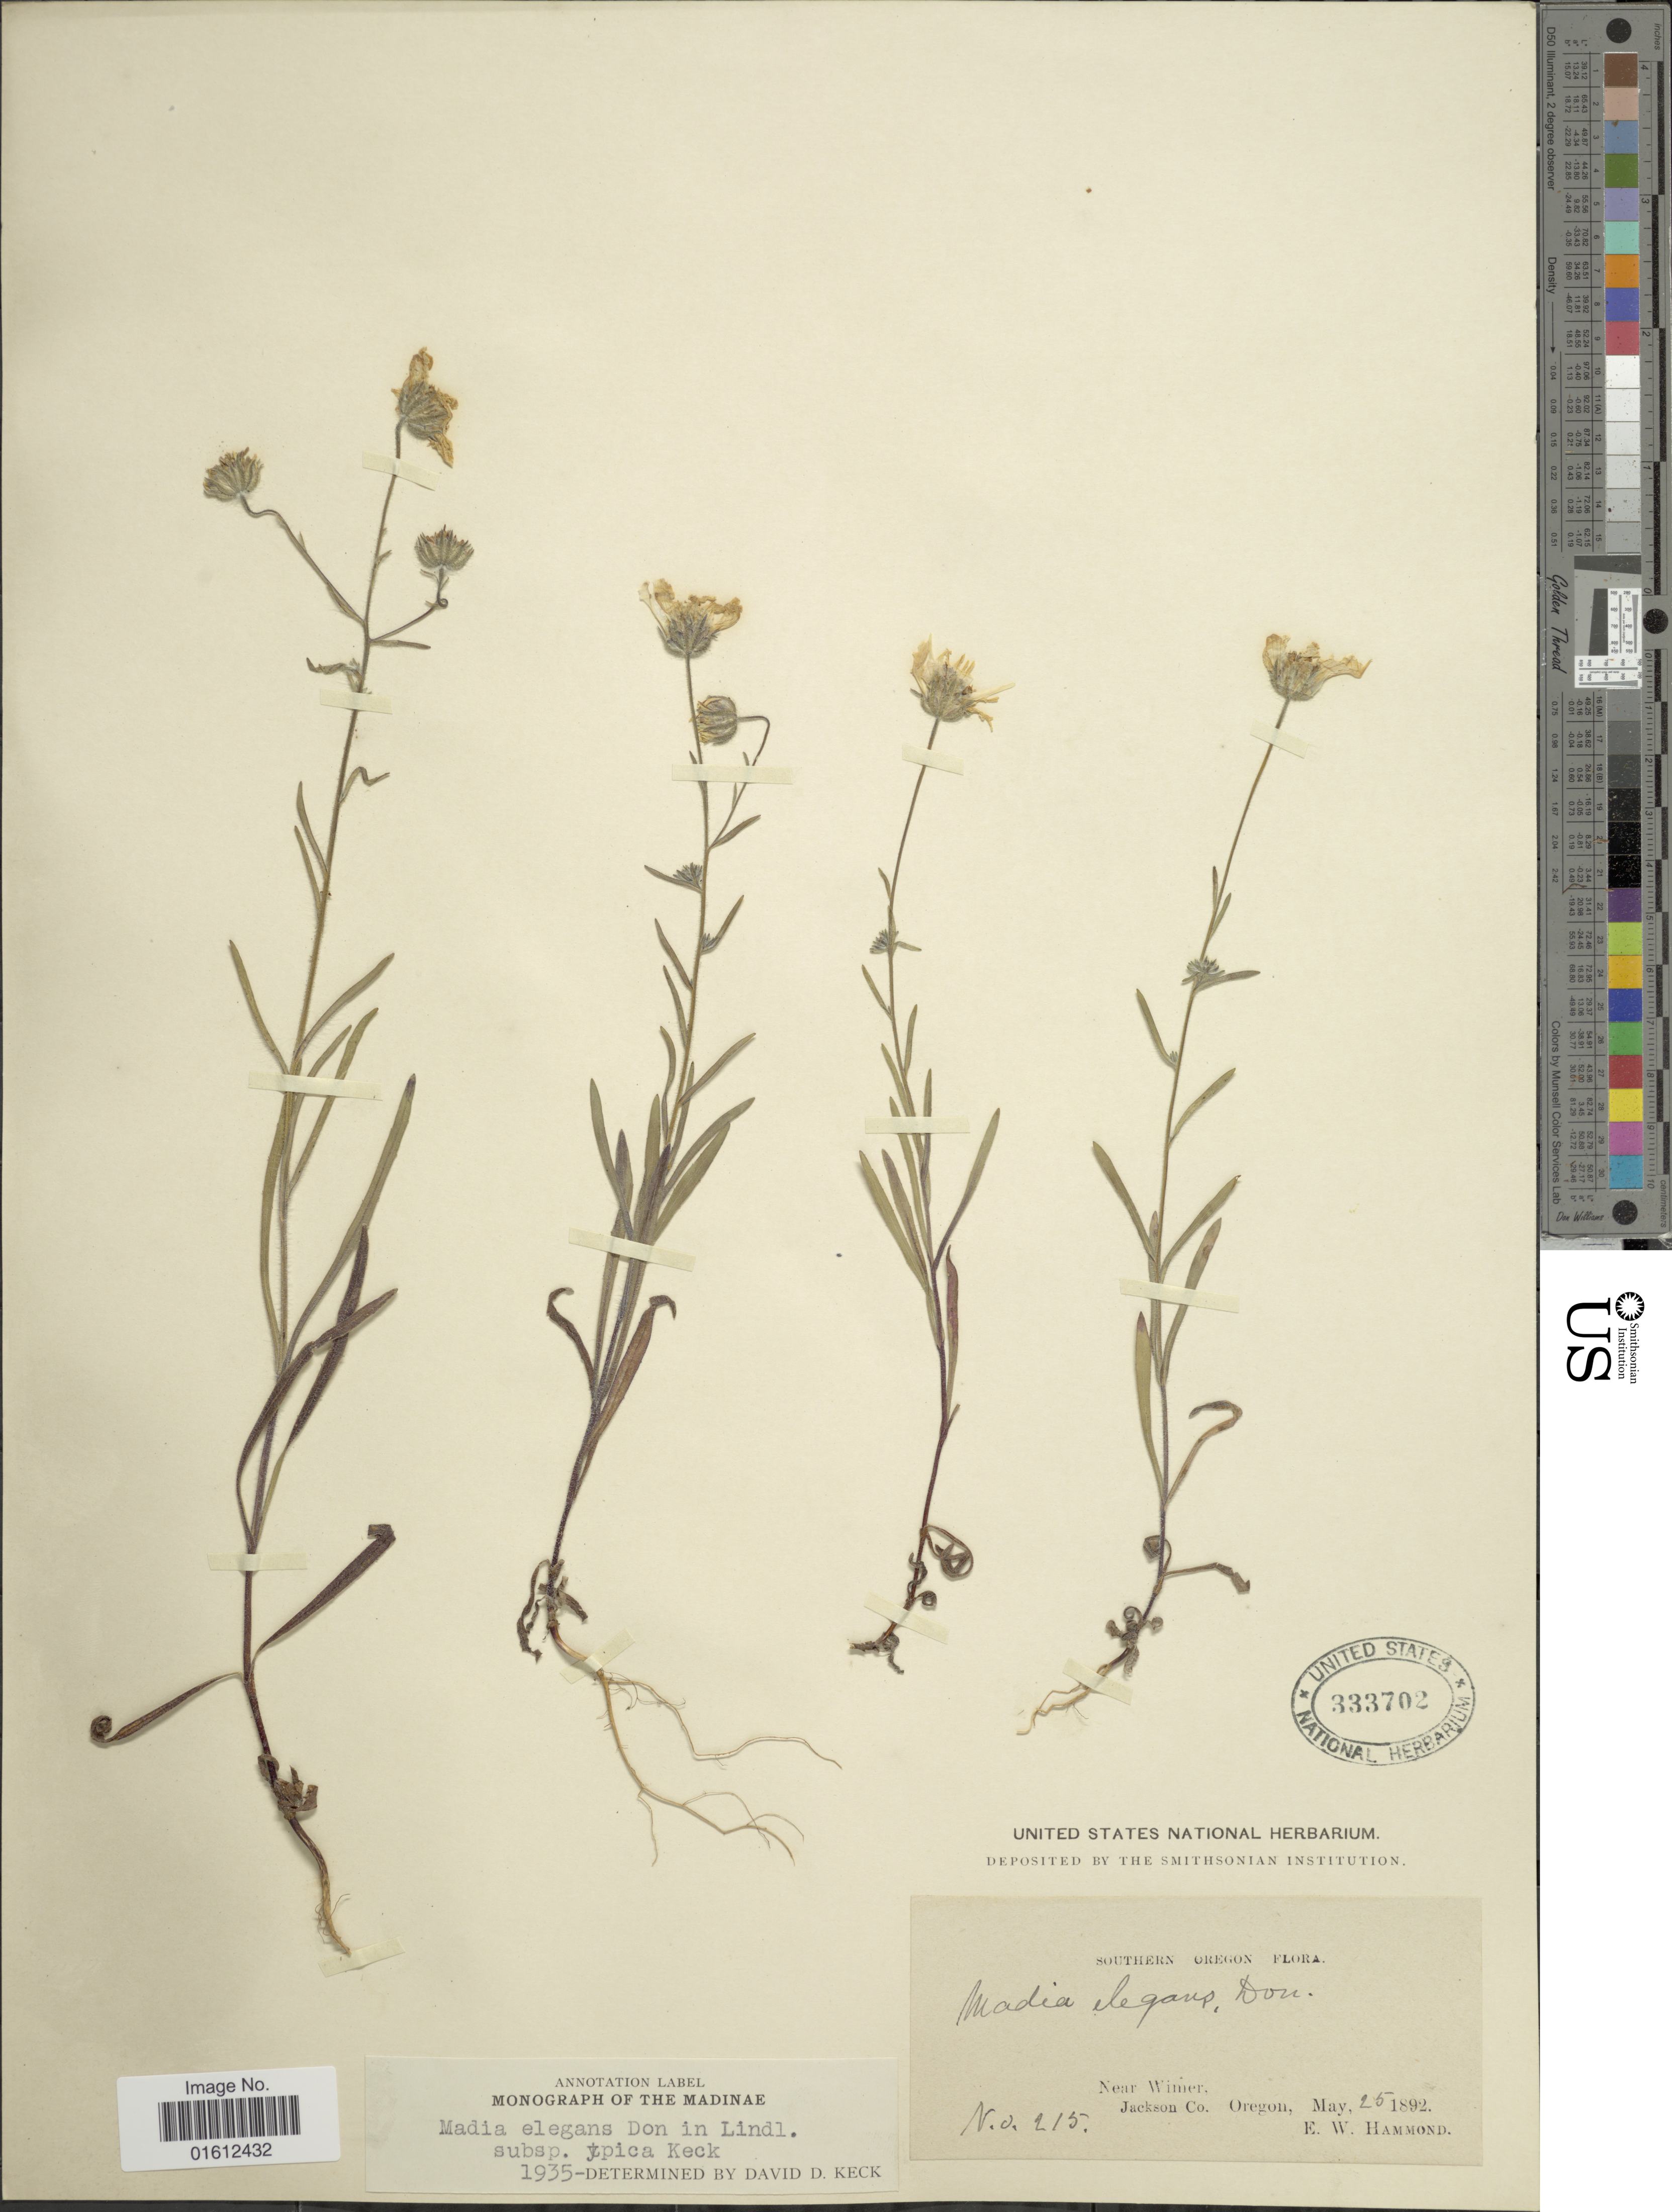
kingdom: Plantae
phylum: Tracheophyta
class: Magnoliopsida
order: Asterales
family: Asteraceae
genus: Madia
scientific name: Madia elegans subsp. elegans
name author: D. Don ex Lindl.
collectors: E. Hammond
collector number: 215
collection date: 1892-05-25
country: United States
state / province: Oregon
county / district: Jackson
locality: Southern Oregon. Near Wimer. Jackson Co.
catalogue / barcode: US 333702